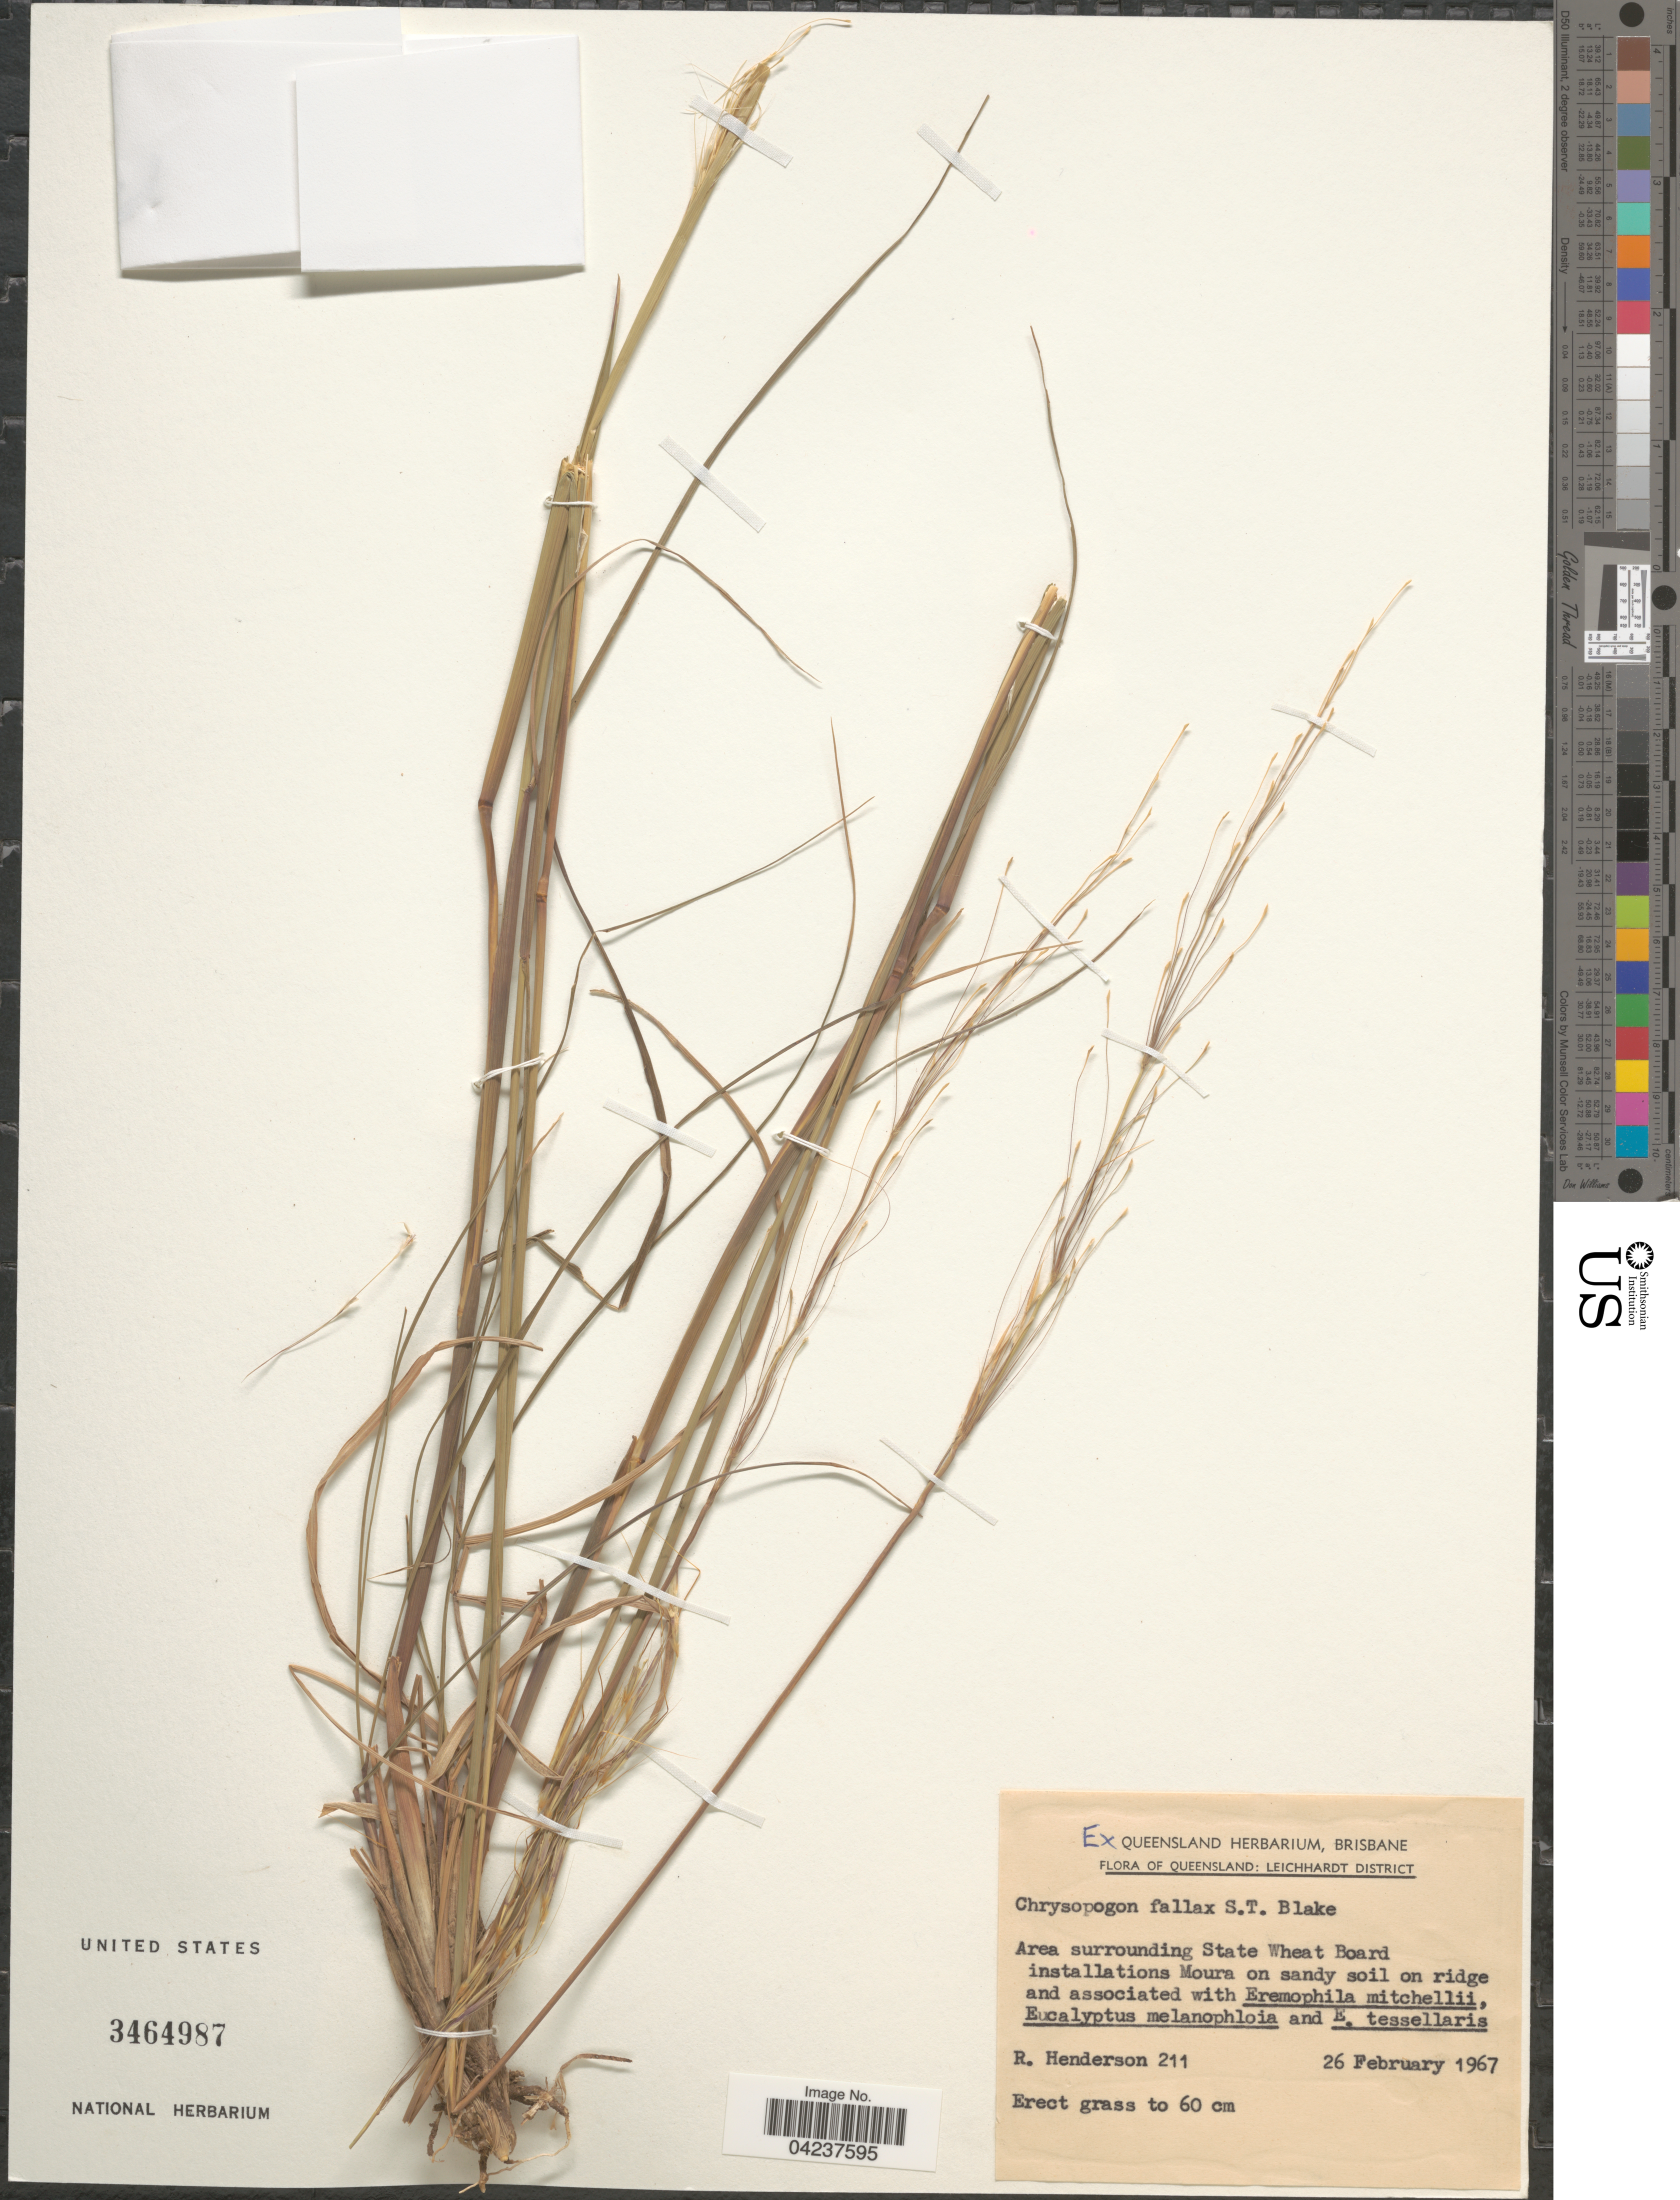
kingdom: Plantae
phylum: Tracheophyta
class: Liliopsida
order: Poales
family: Poaceae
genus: Chrysopogon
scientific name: Chrysopogon fallax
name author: S.T. Blake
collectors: R. Henderson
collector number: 211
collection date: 1967-02-26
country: Australia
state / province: Queensland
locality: Leichhardt District. Area surrounding State Wheat Board installations Moura on sandy soil on ridge.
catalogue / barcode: US 3464987